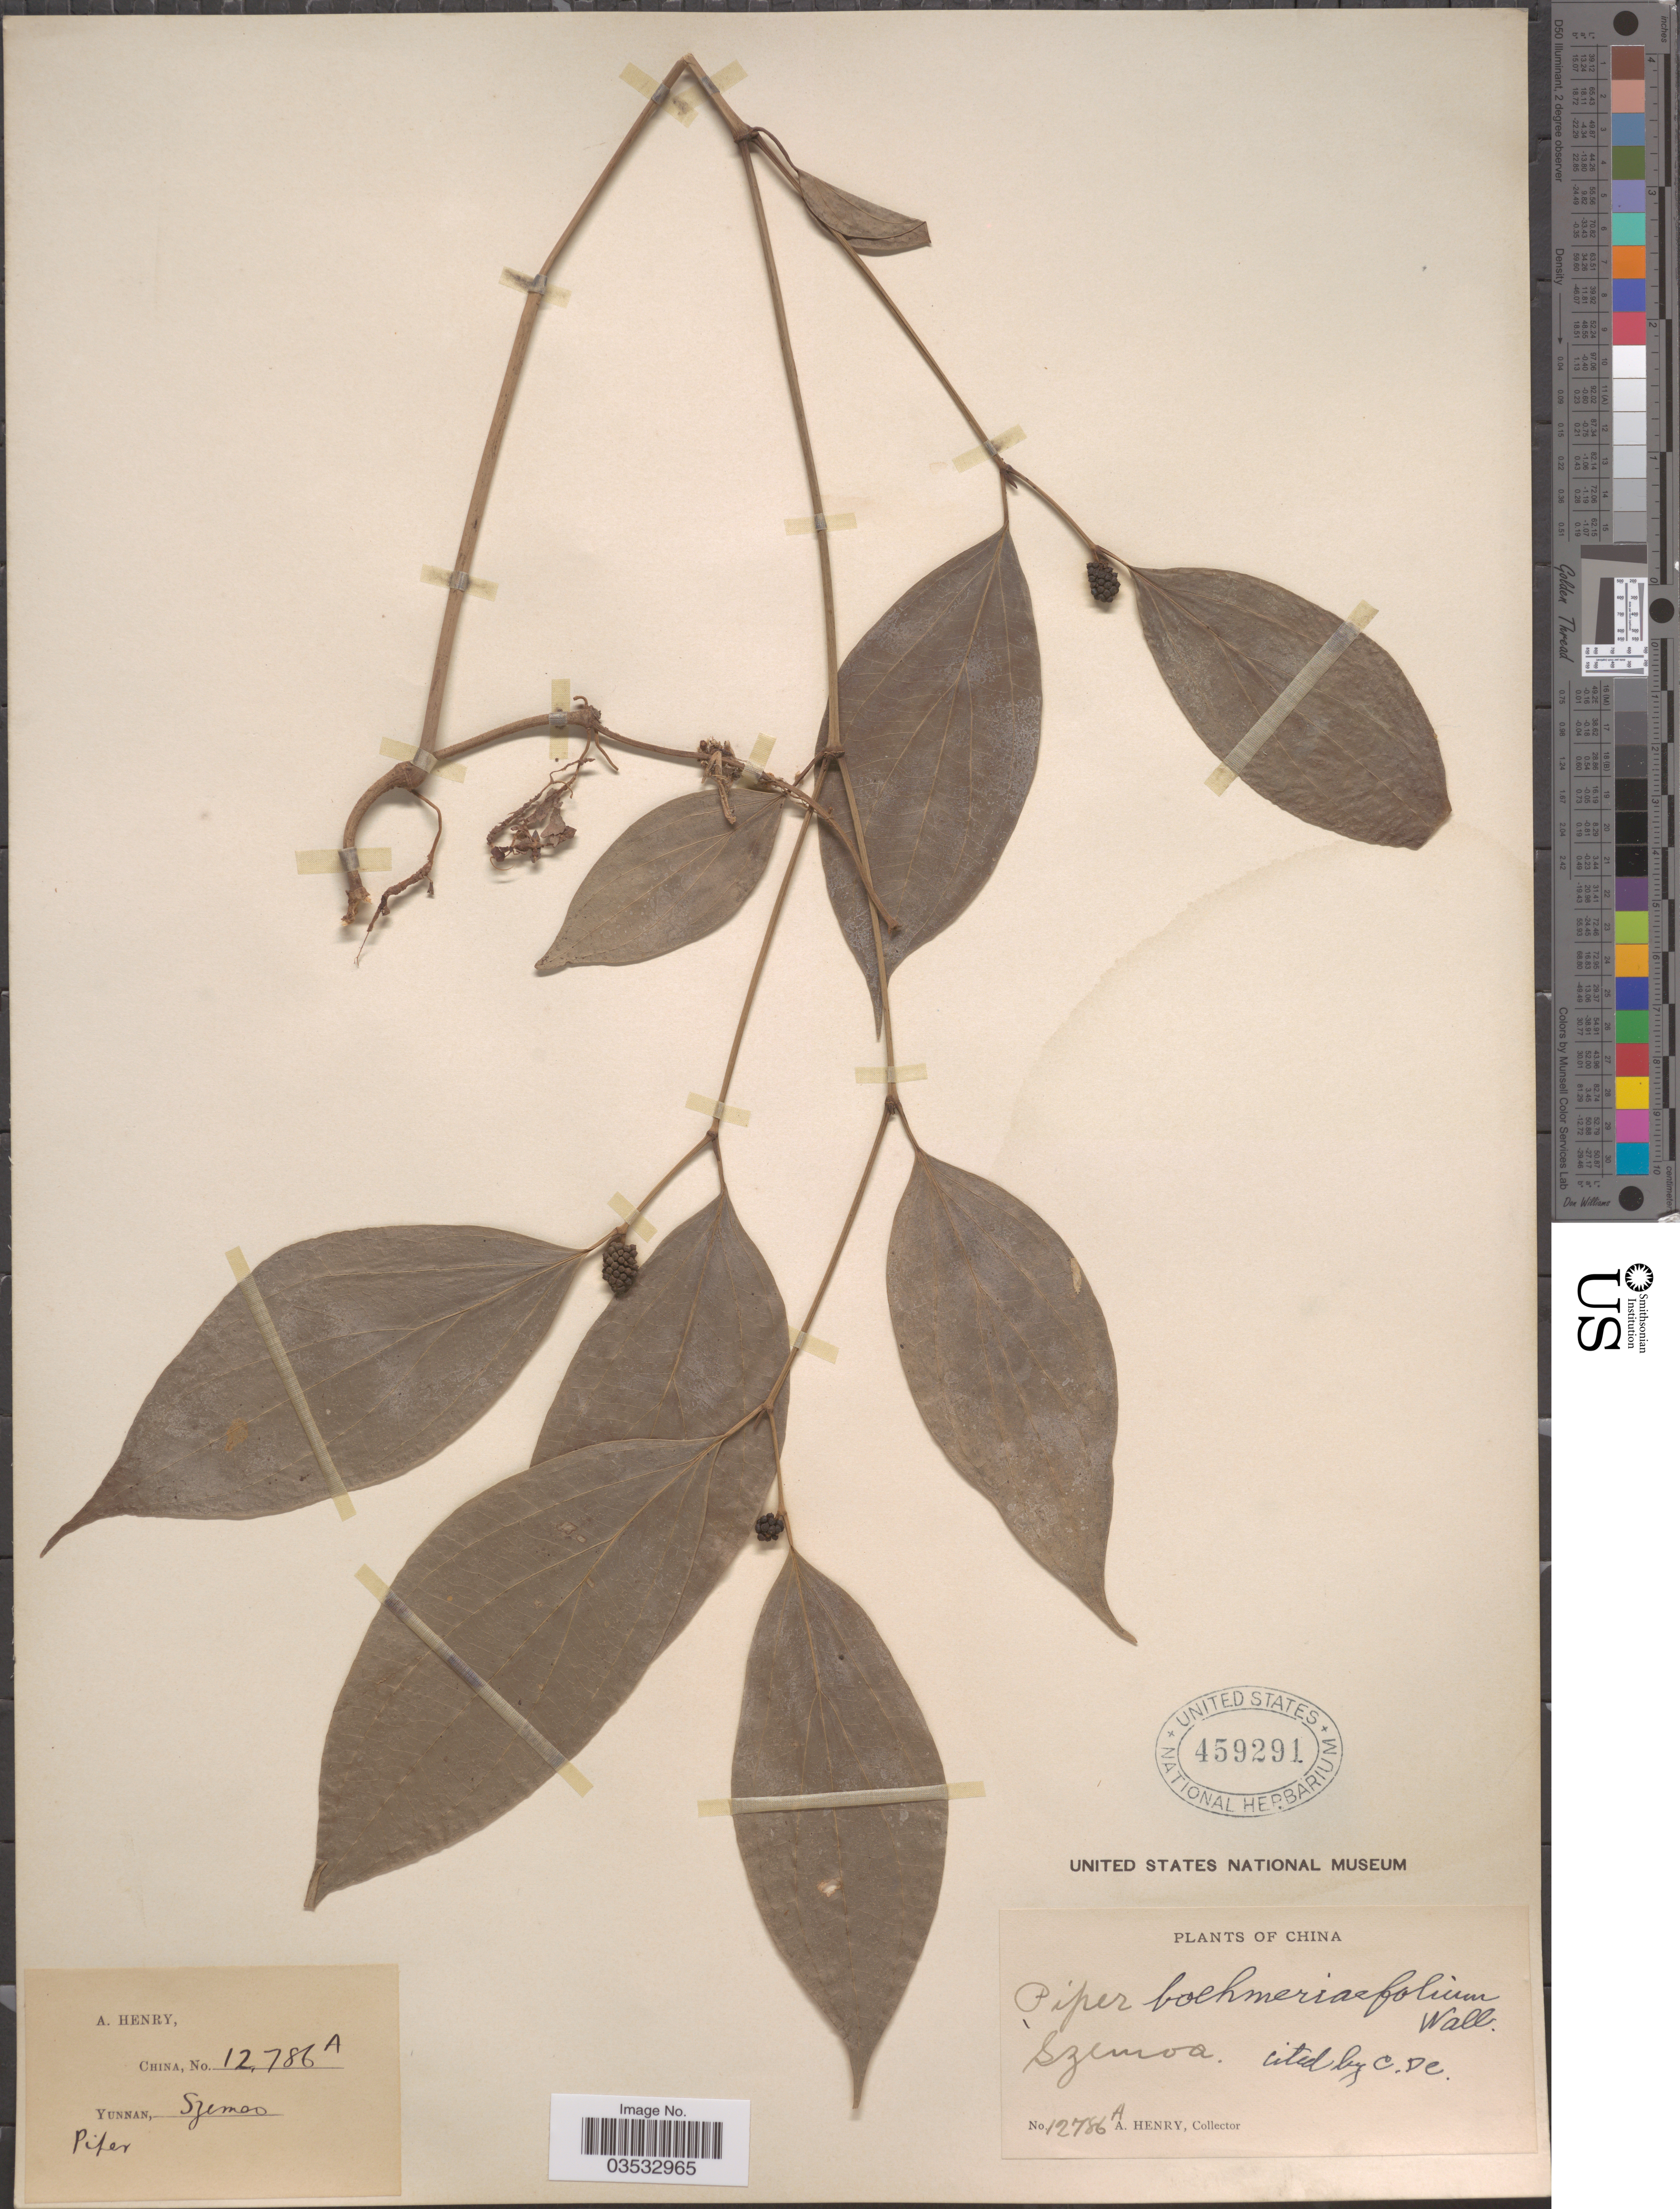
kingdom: Plantae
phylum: Tracheophyta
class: Magnoliopsida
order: Piperales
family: Piperaceae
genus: Piper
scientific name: Piper boehmeriifolium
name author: (Miq.) C. DC. ex Wall.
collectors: A. Henry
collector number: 12786 A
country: China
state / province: Yunnan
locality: Szemoa.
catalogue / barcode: US 459291